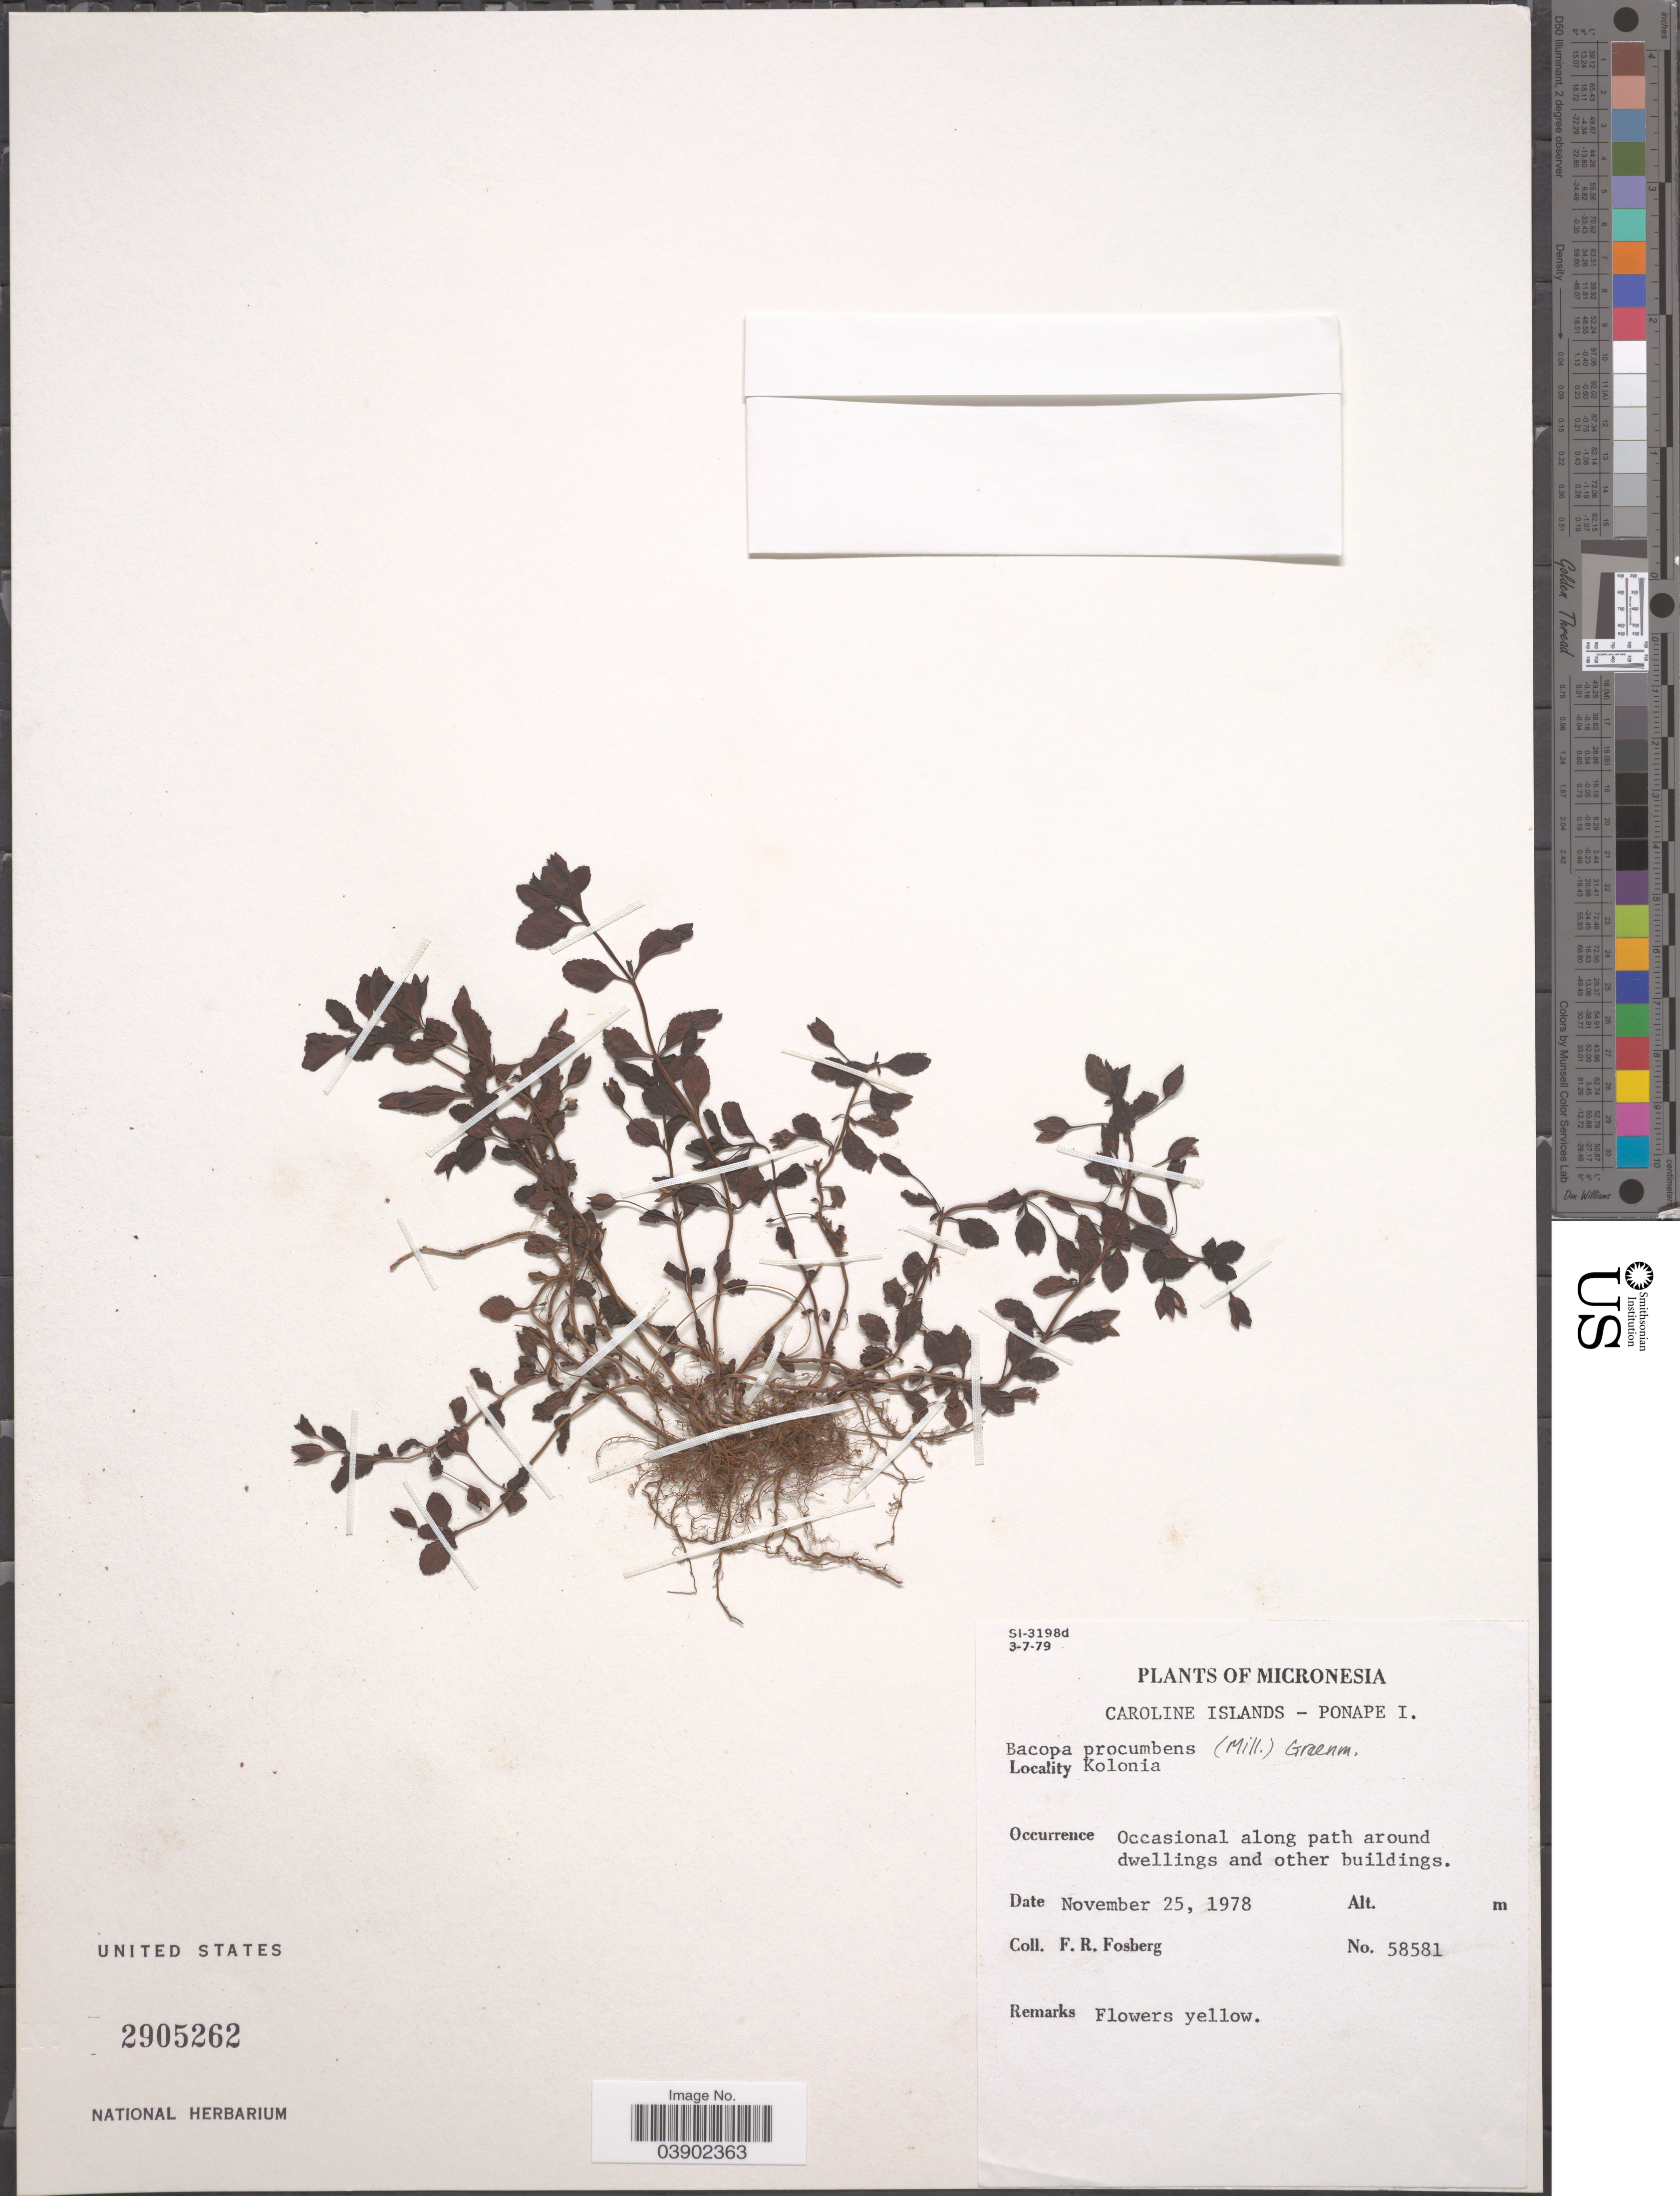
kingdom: Plantae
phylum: Tracheophyta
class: Magnoliopsida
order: Lamiales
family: Plantaginaceae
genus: Bacopa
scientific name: Bacopa procumbens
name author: (Mill.) Greenm.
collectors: F. R. Fosberg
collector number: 58581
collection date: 1978-11-25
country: Micronesia, Federated States of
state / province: Pohnpei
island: Pohnpei [Ponape]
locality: Caroline Islands - Ponape I. Kolonia.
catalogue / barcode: US 2905262